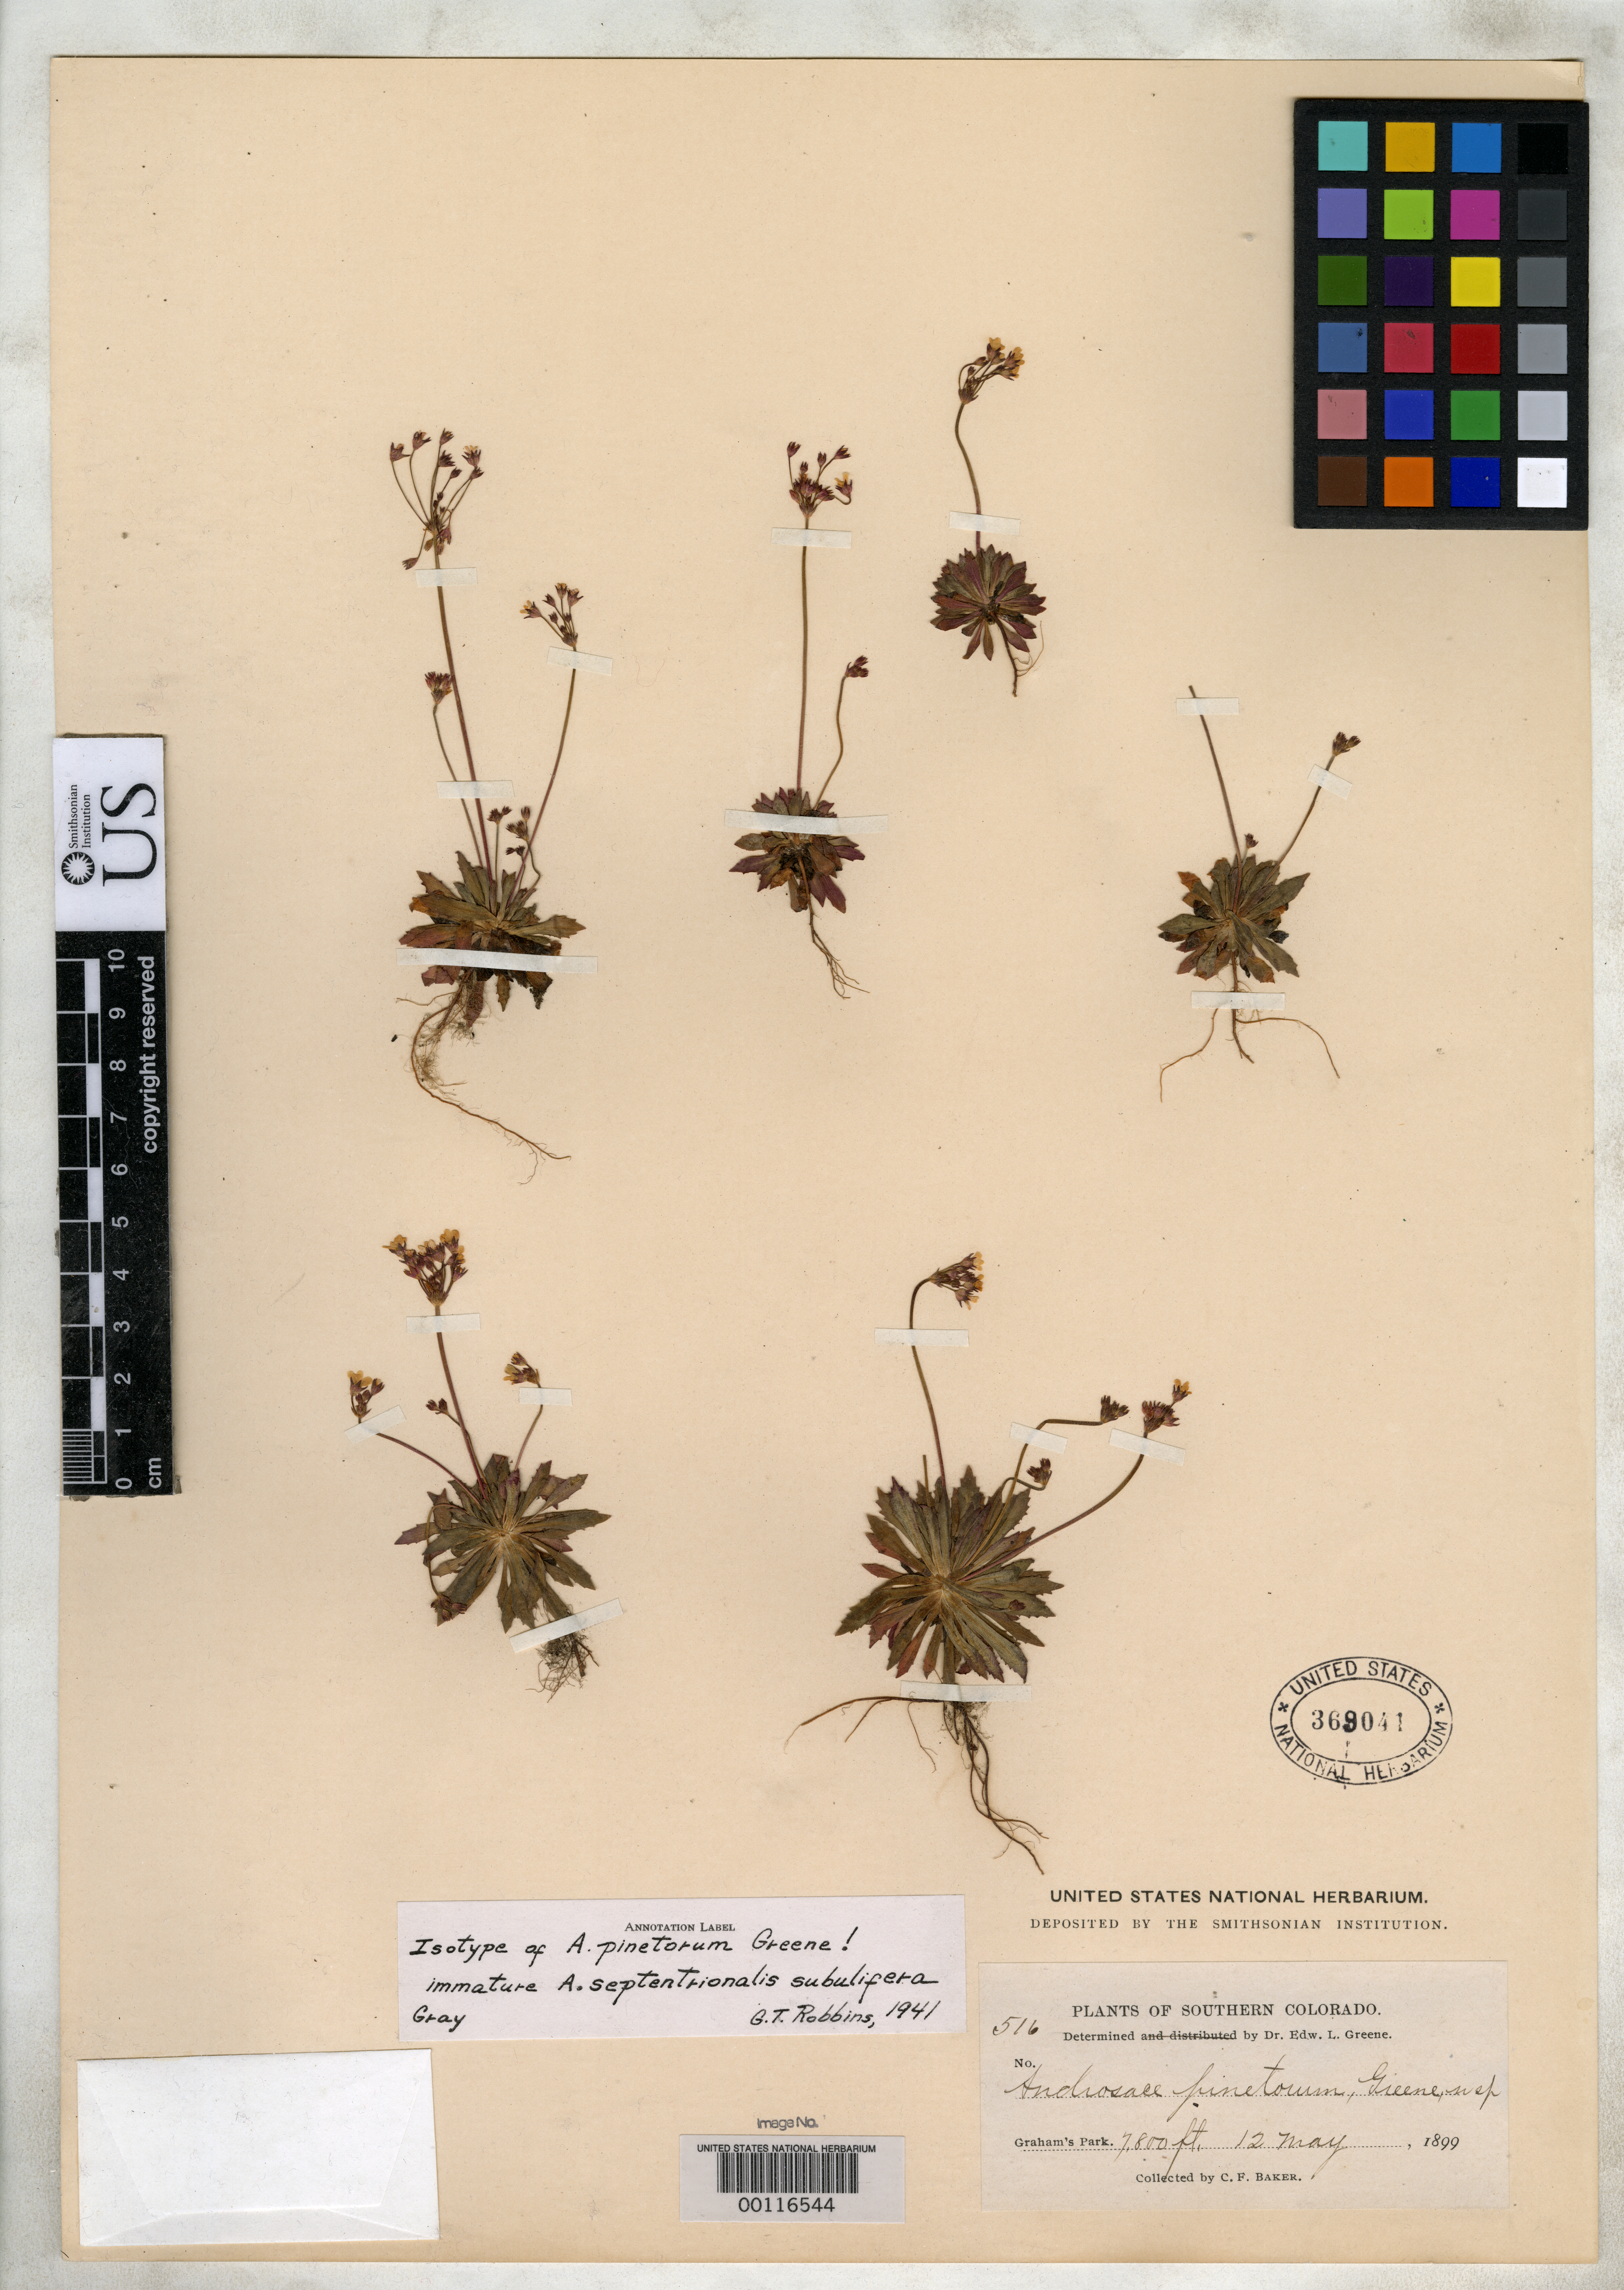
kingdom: Plantae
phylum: Tracheophyta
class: Magnoliopsida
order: Ericales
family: Primulaceae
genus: Androsace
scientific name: Androsace pinetorum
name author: Greene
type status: Isotype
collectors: C. F. Baker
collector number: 516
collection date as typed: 12 May 1899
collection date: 1899-05-12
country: United States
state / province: Colorado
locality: Graham's Park, Rio de Los Pinos.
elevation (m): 2377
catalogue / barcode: US 369041